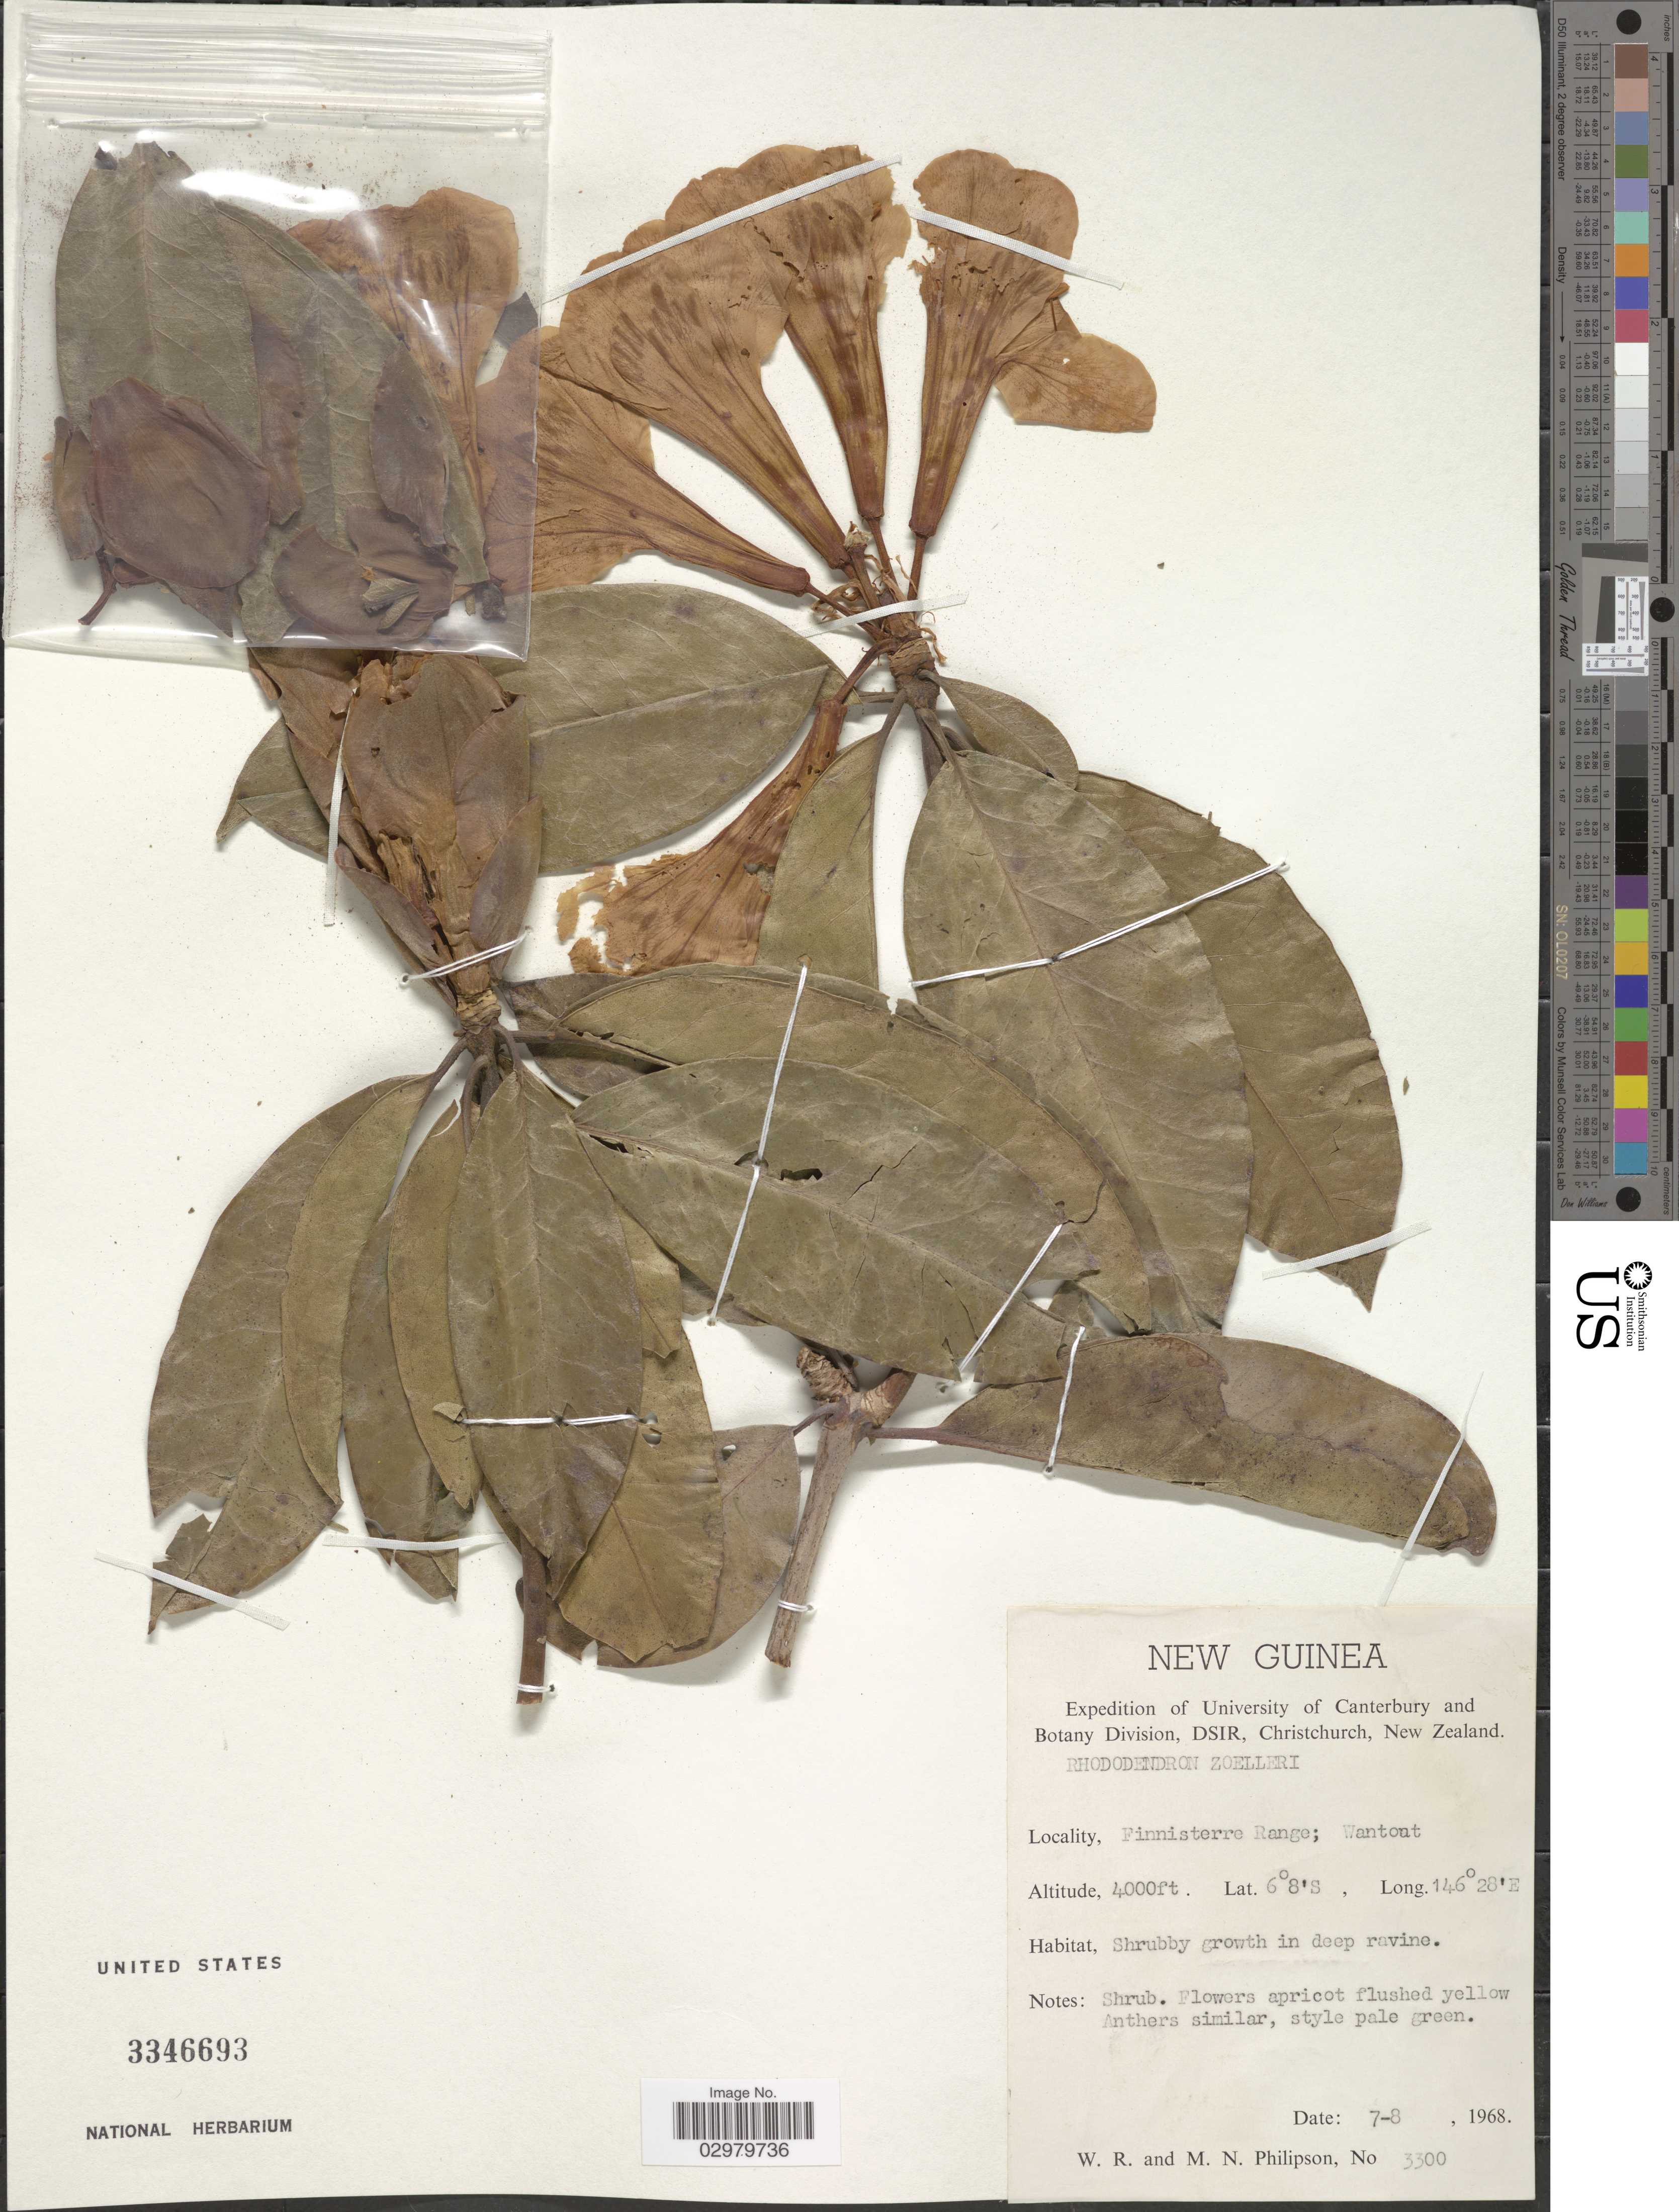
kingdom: Plantae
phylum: Tracheophyta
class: Magnoliopsida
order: Ericales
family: Ericaceae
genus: Rhododendron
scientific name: Rhododendron zoelleri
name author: Warb.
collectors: W. R. Philipson & M. Philipson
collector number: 3300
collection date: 1968-08-07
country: Papua New Guinea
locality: New Guinea. Finnisterre Range; Wantoat.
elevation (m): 1219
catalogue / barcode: US 3346693